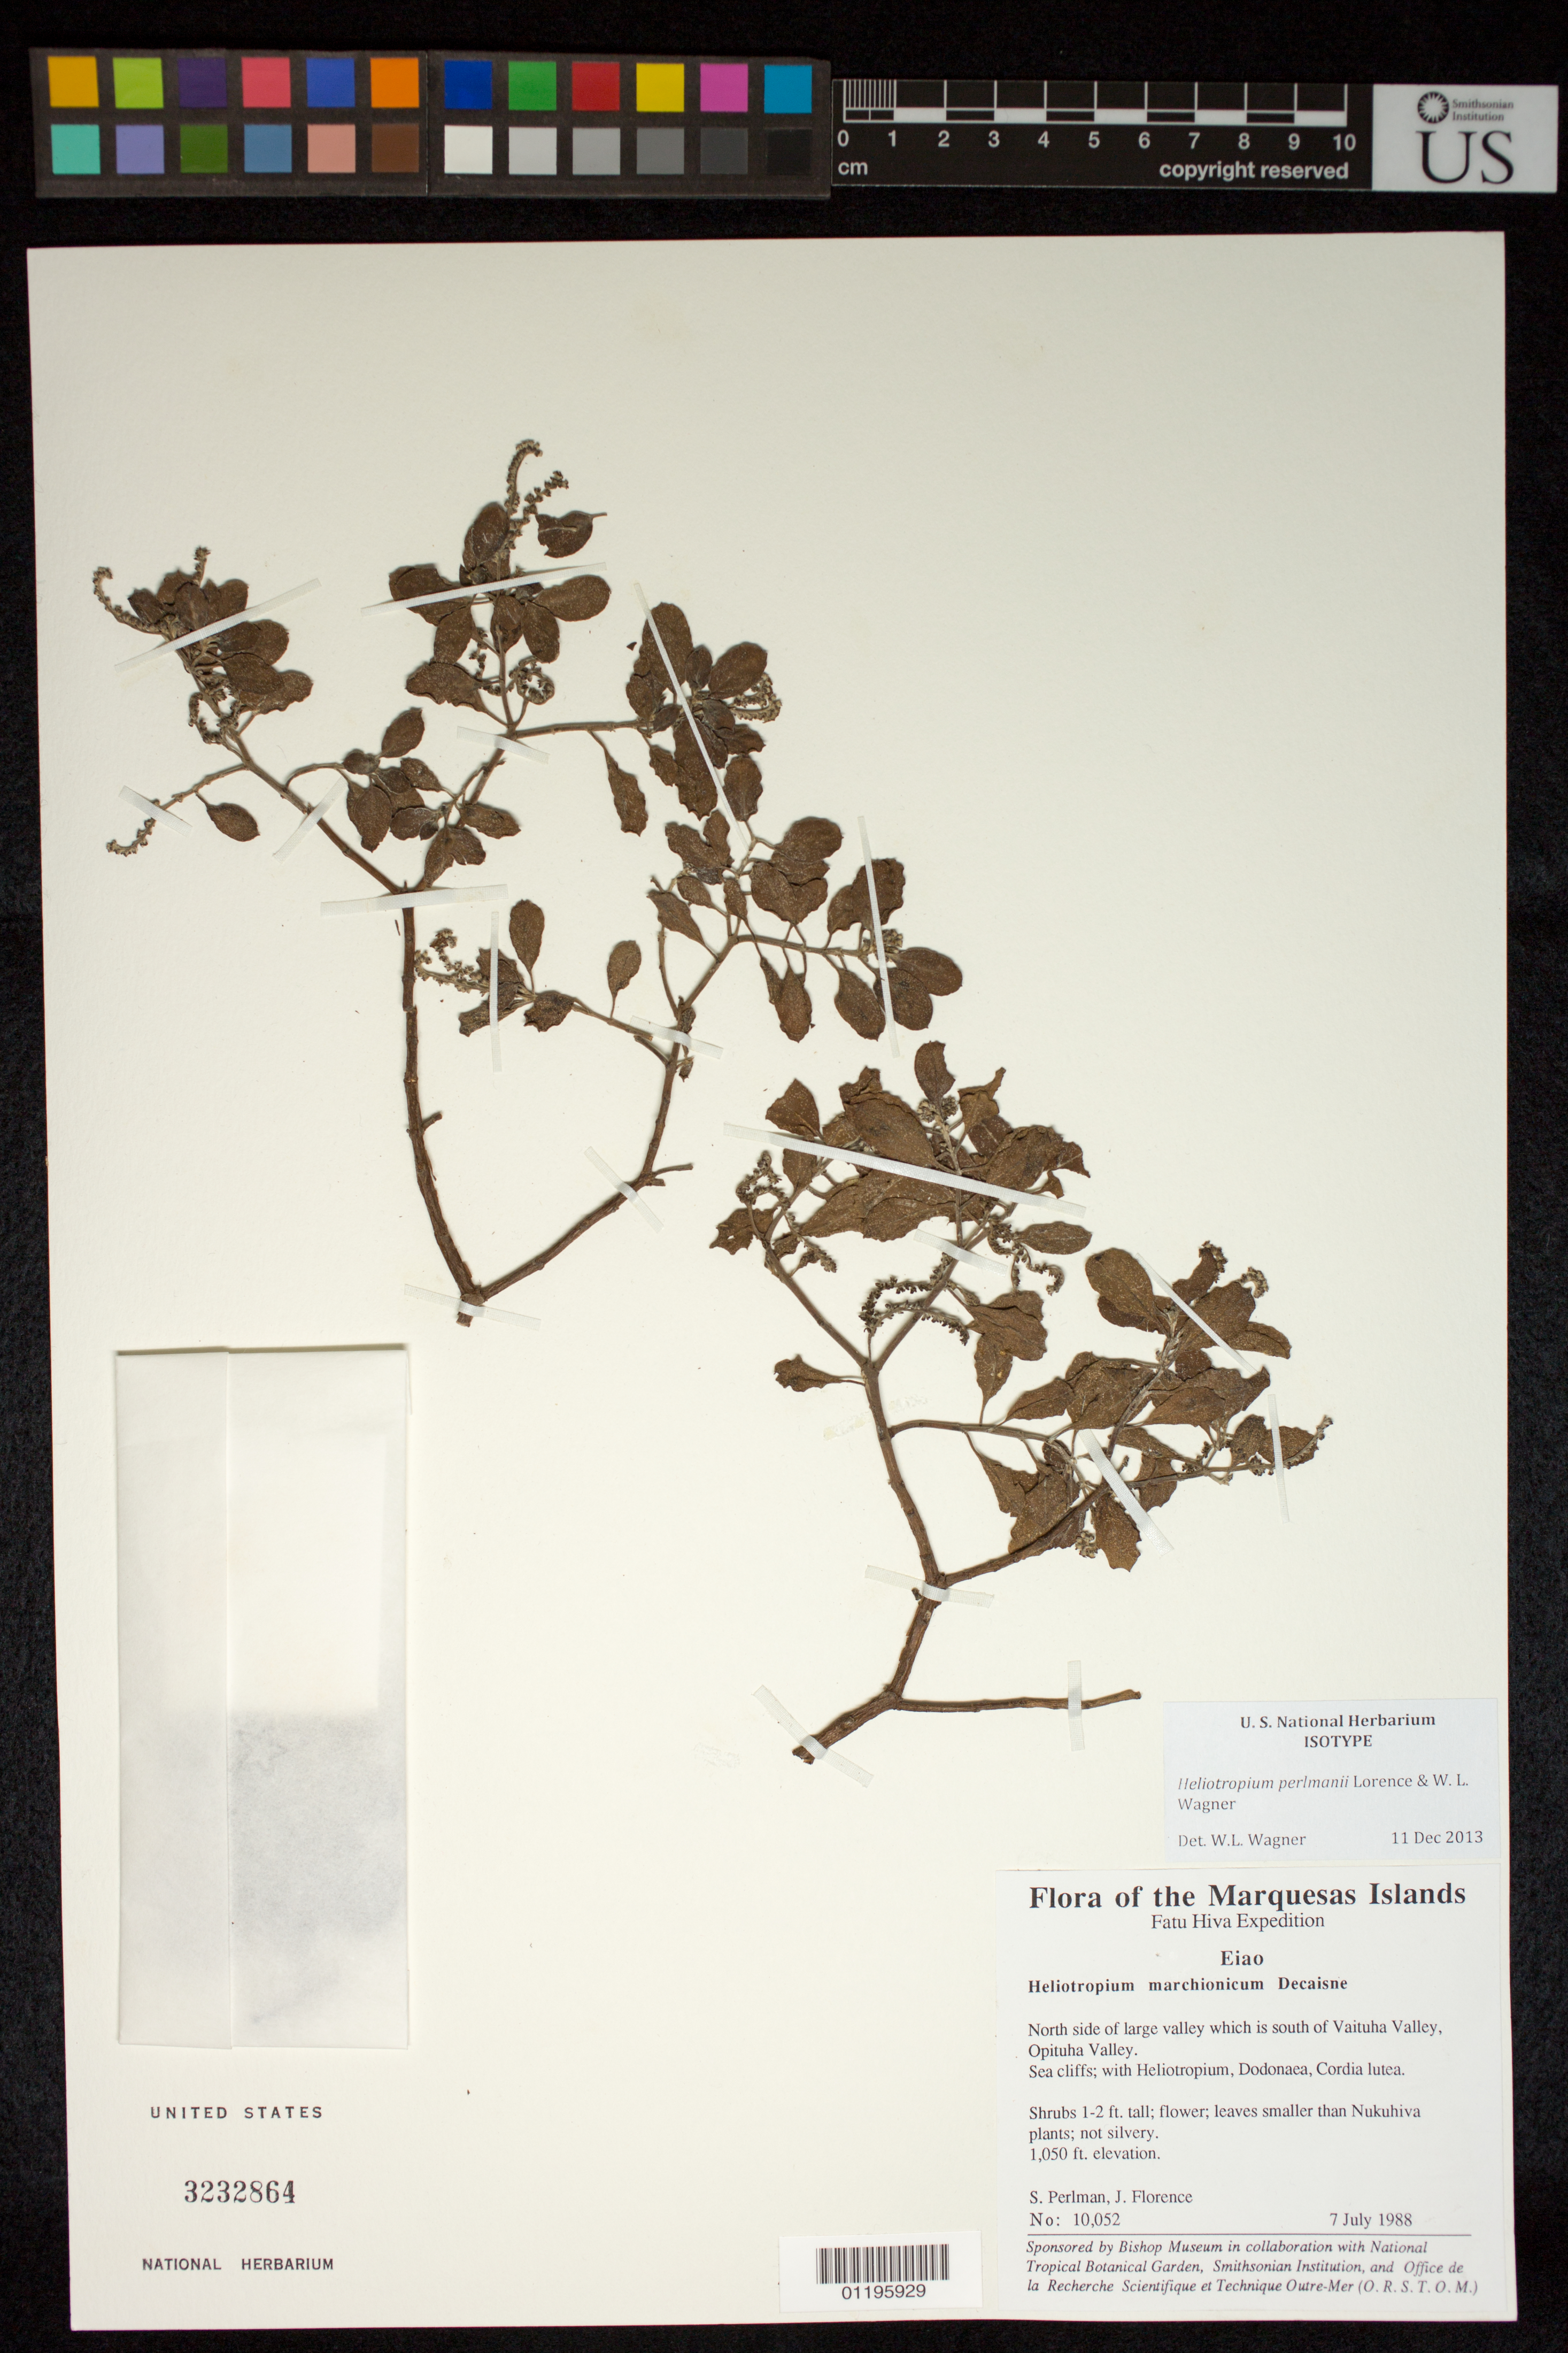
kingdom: Plantae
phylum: Tracheophyta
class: Magnoliopsida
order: Boraginales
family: Heliotropiaceae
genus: Heliotropium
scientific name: Heliotropium perlmanii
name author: Lorence & W.L. Wagner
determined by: Wagner, W. L., (BOT), Smithsonian Institution - National Museum of Natural History (UNITED STATES)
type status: Isotype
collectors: S. P. Perlman & J. Florence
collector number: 10052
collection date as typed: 7 July 1988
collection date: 1988-07-07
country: French Polynesia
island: Eiao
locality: Eiao. North side of large valley which is south of Vaituha Valley, Opituha Valley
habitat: Sea cliffs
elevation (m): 320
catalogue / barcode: US 3232864